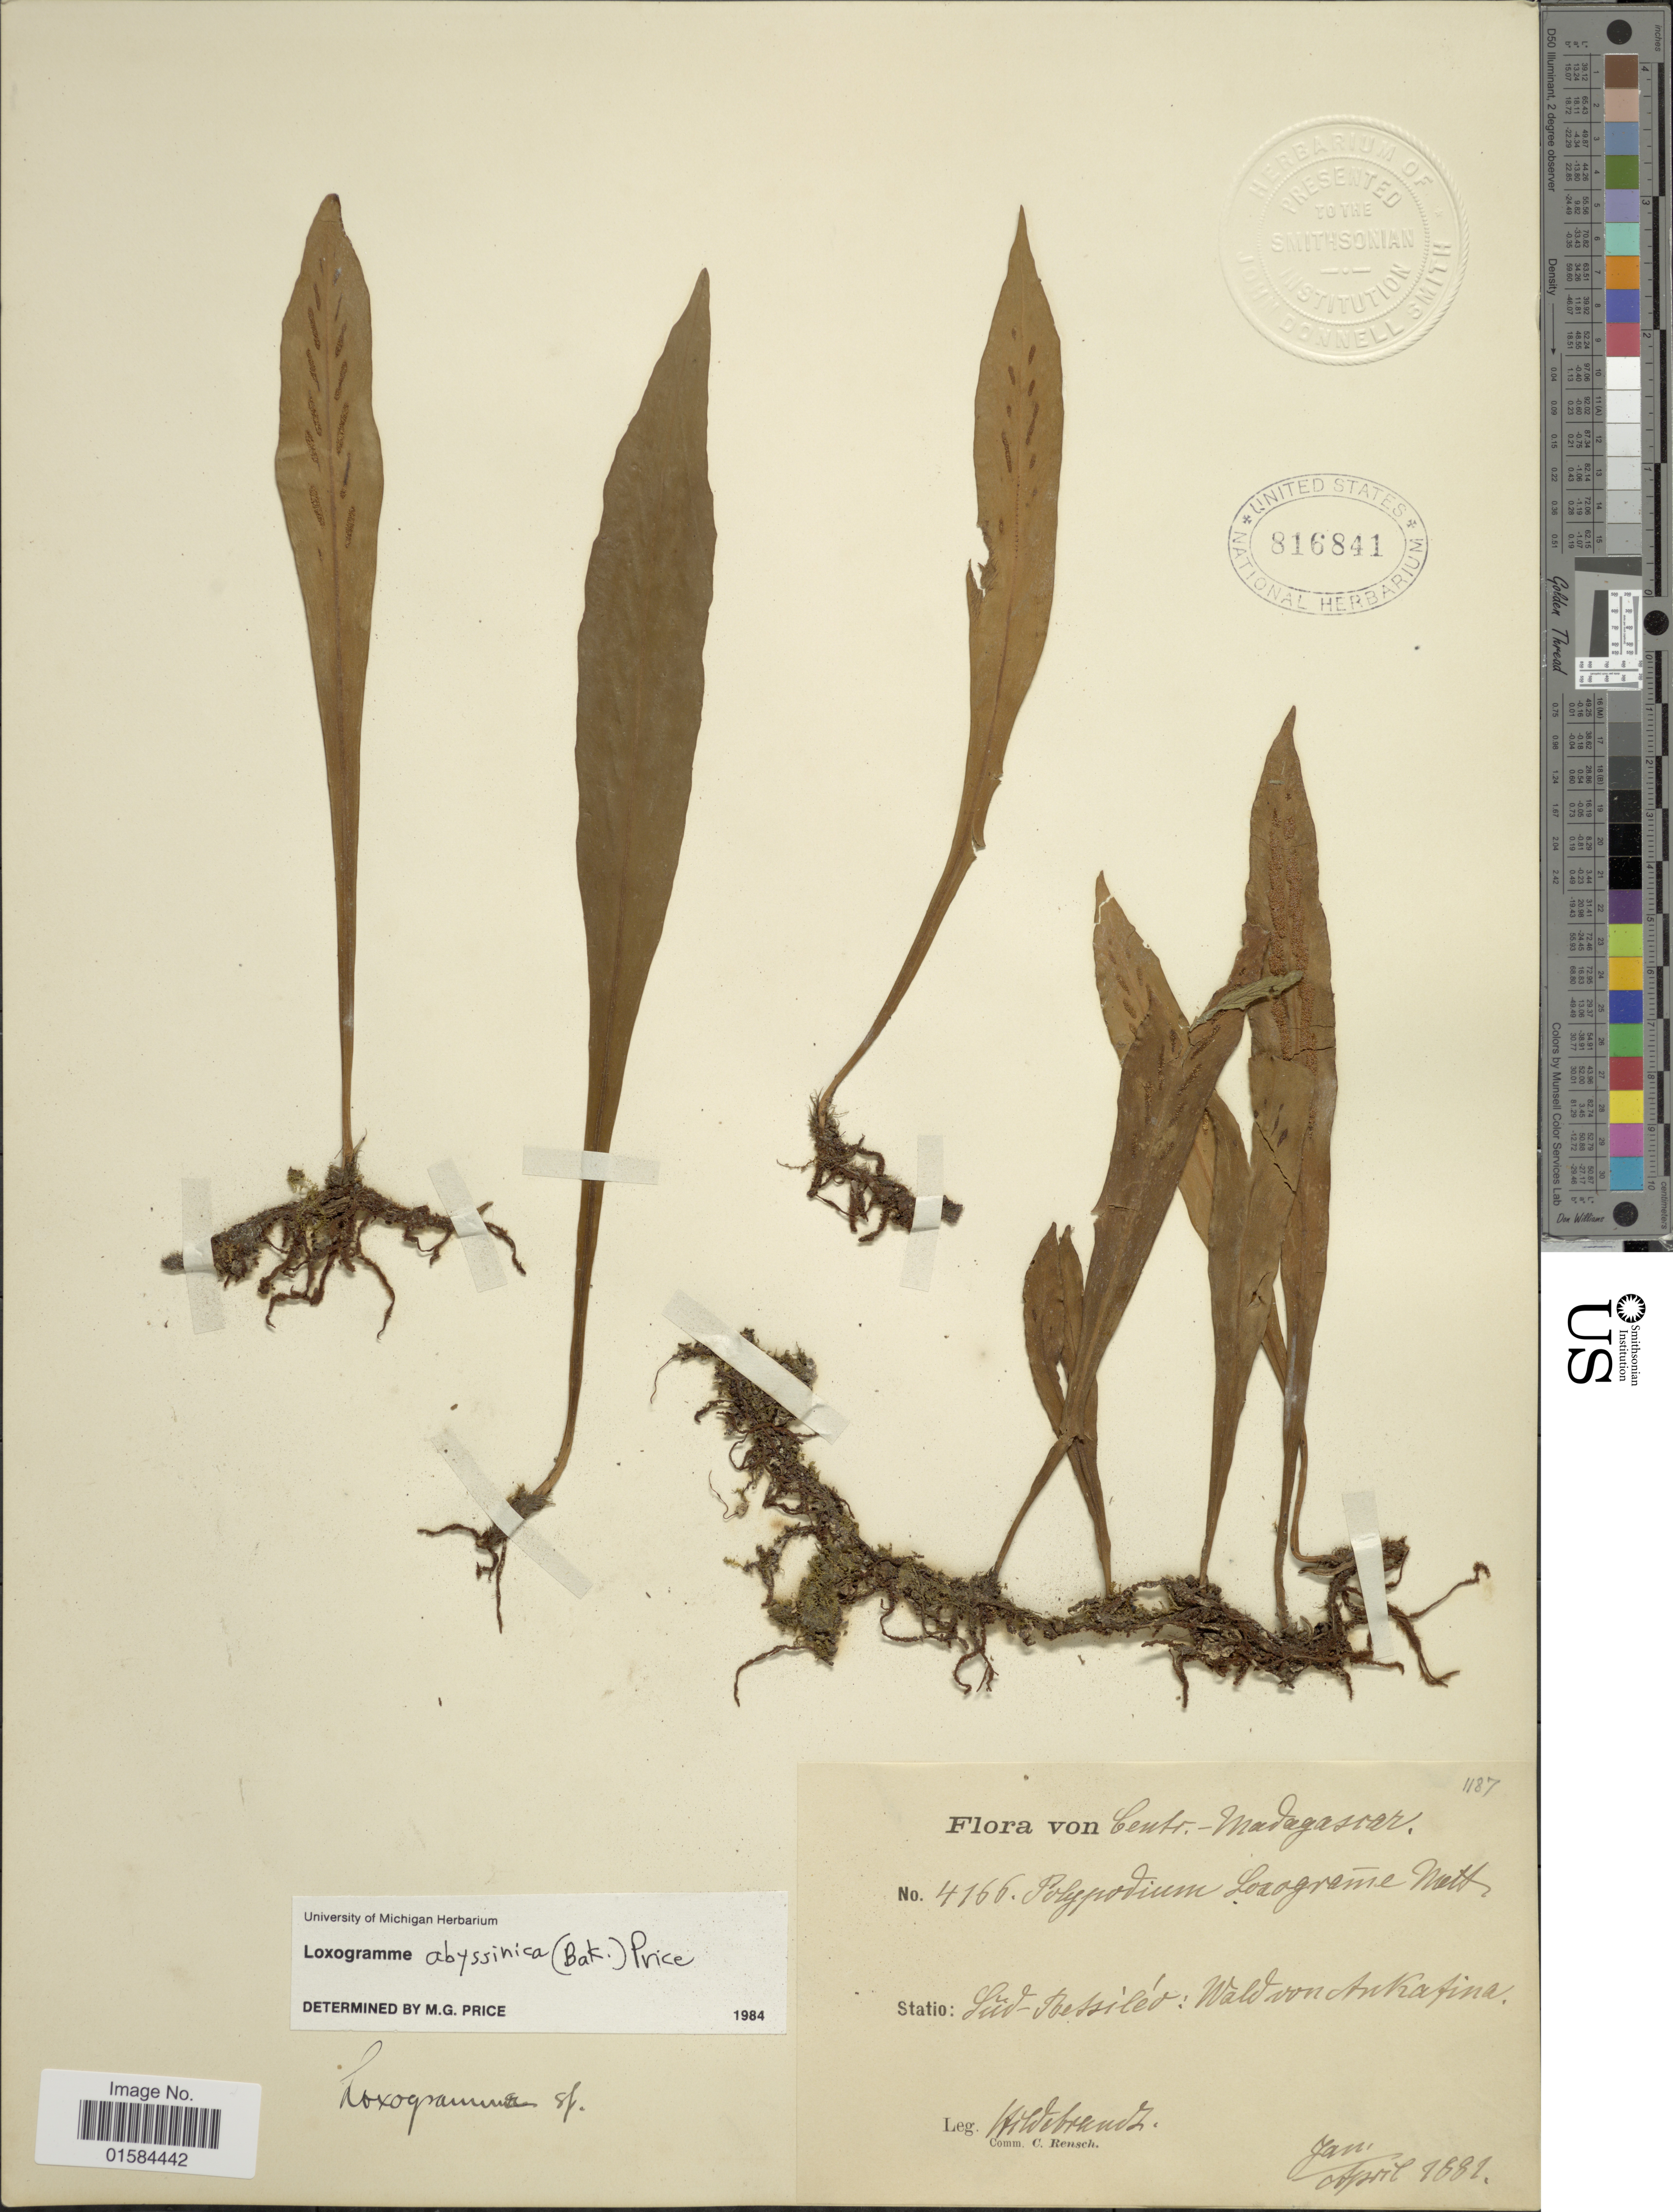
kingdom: Plantae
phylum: Tracheophyta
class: Polypodiopsida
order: Polypodiales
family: Polypodiaceae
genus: Loxogramme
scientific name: Loxogramme abyssinica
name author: (Baker) Price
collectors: J. Hildebrandt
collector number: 4166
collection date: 1881-01/1881-04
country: Madagascar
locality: Centr.-Madagascar, Sud-Betsileo: Wald von Ankafina.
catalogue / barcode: US 816841